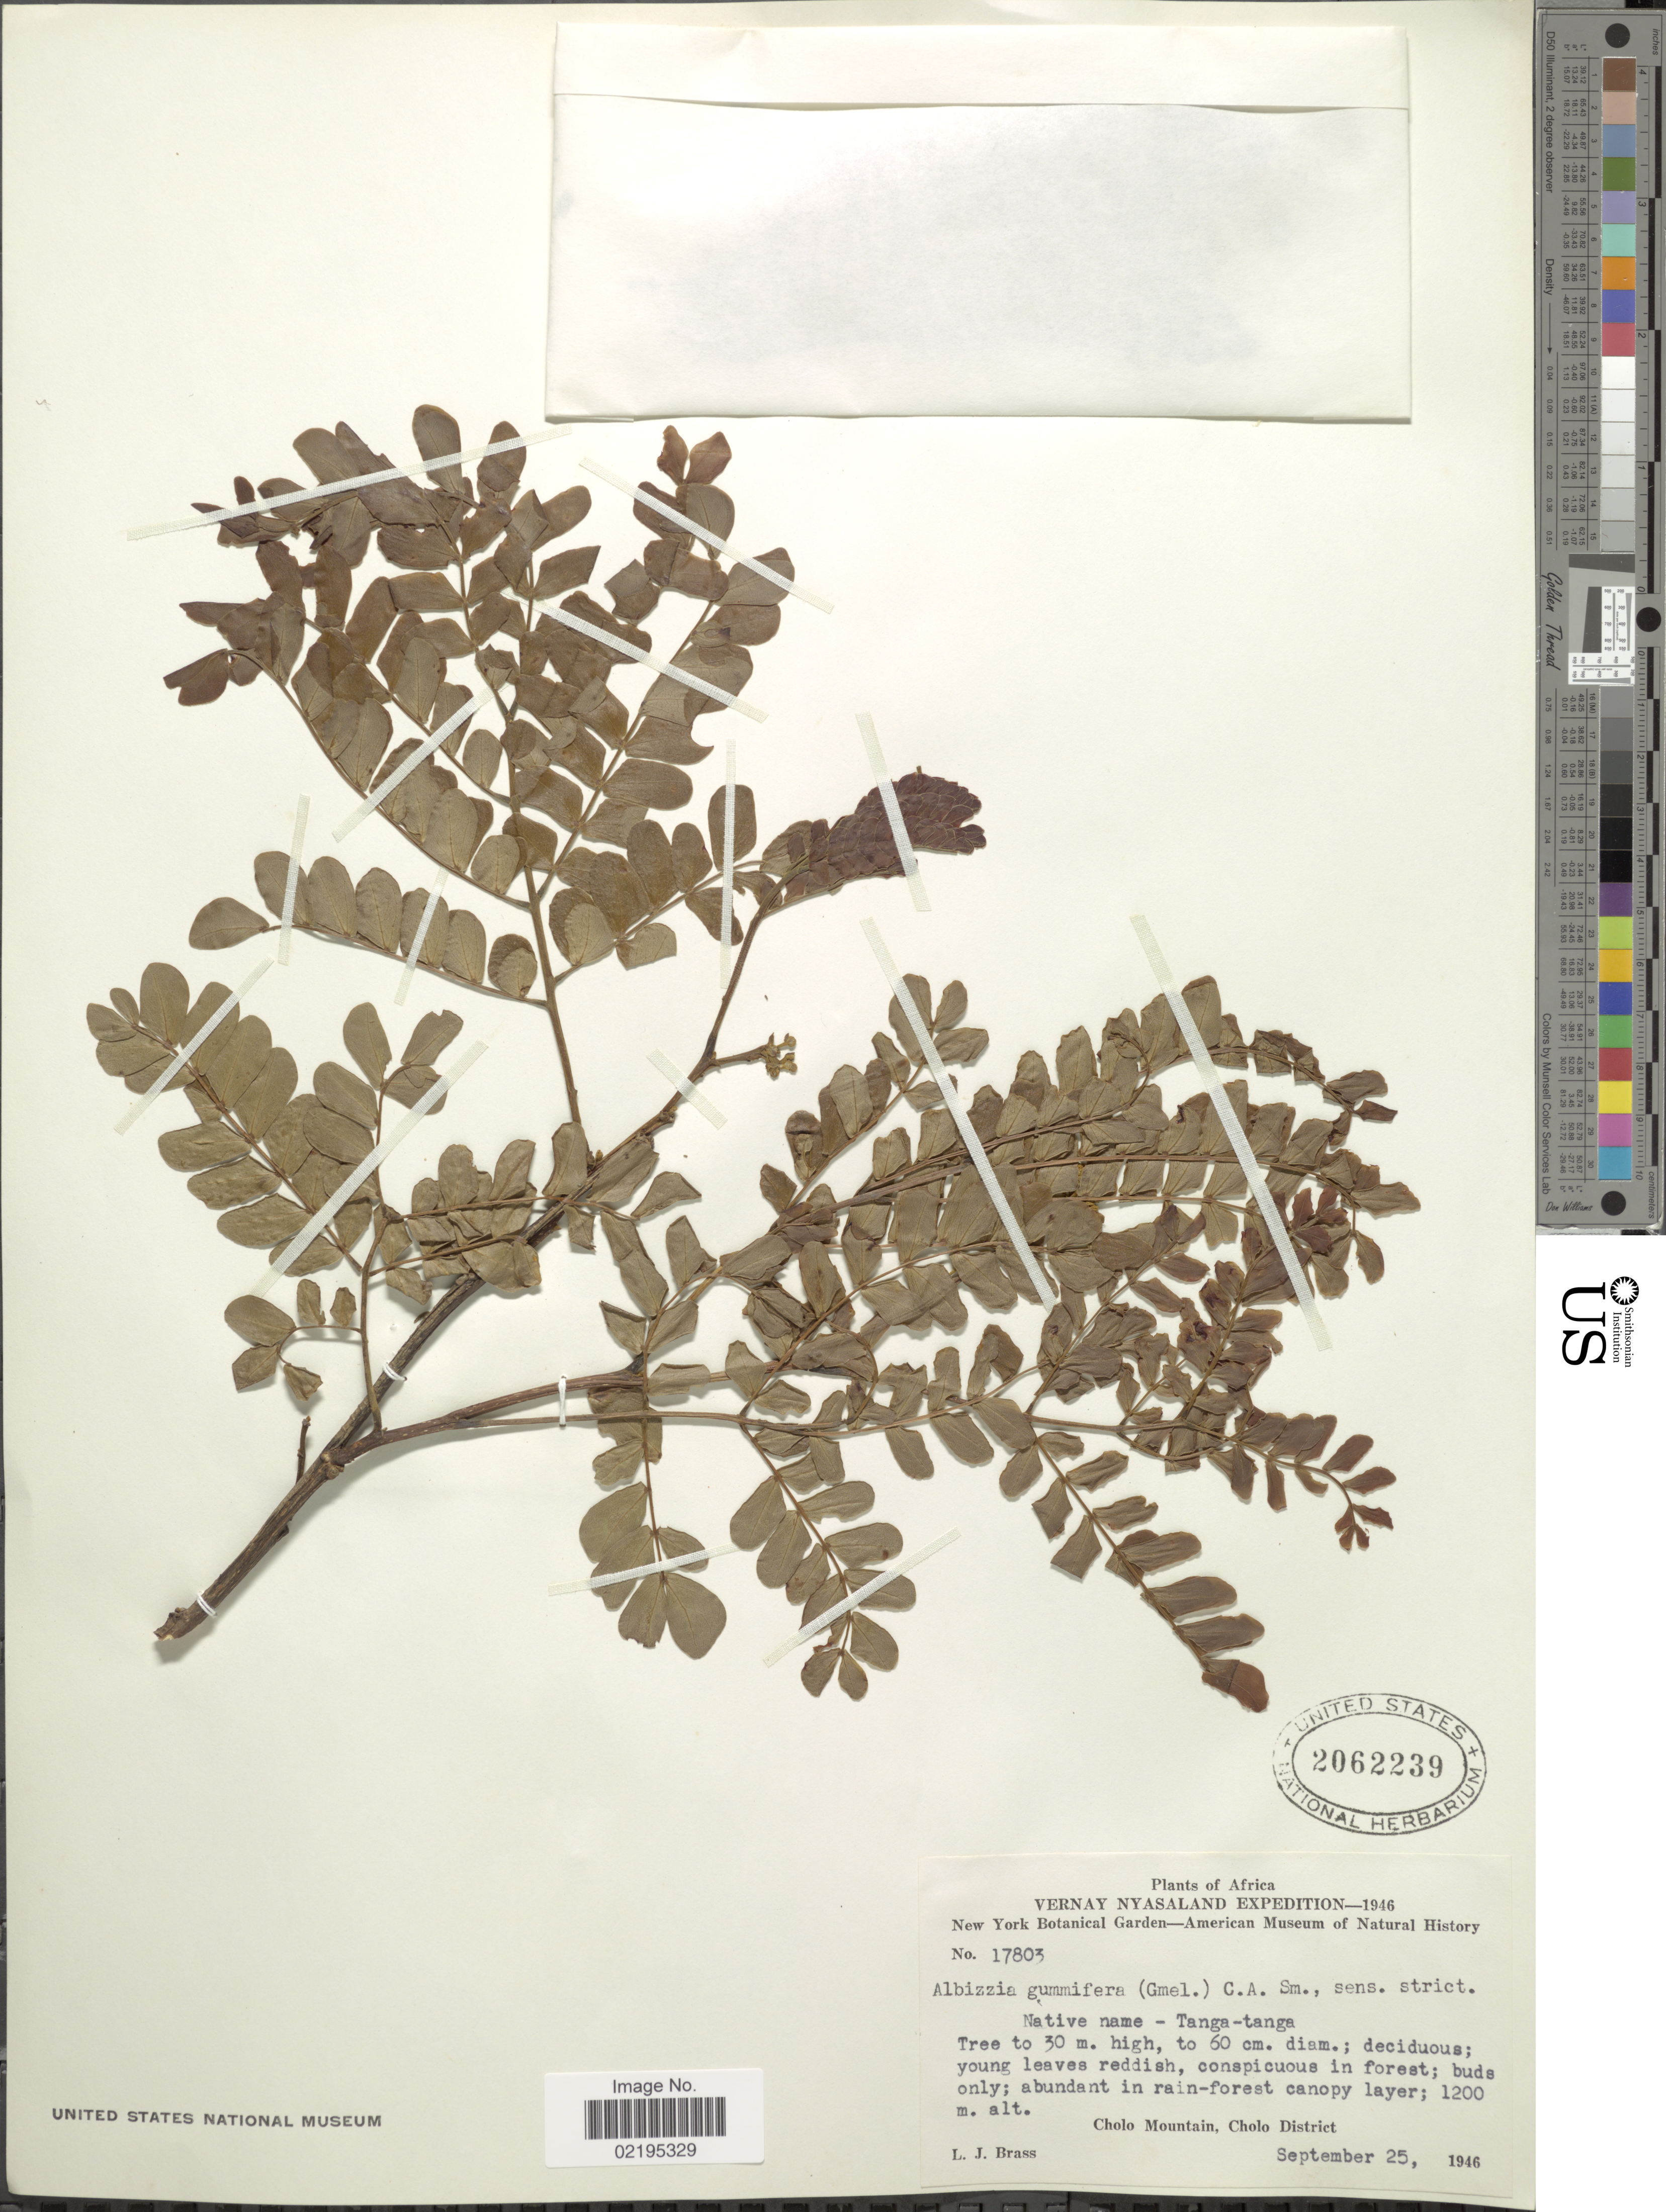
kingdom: Plantae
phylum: Tracheophyta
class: Magnoliopsida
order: Fabales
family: Fabaceae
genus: Albizia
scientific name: Albizia gummifera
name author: (J.F. Gmel.) C.A. Sm.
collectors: L. J. Brass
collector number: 17803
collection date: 1946-09-25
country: Malawi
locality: Vernay Nyasaland, Cholo Mountain, Cholo District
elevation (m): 1200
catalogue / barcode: US 2062239